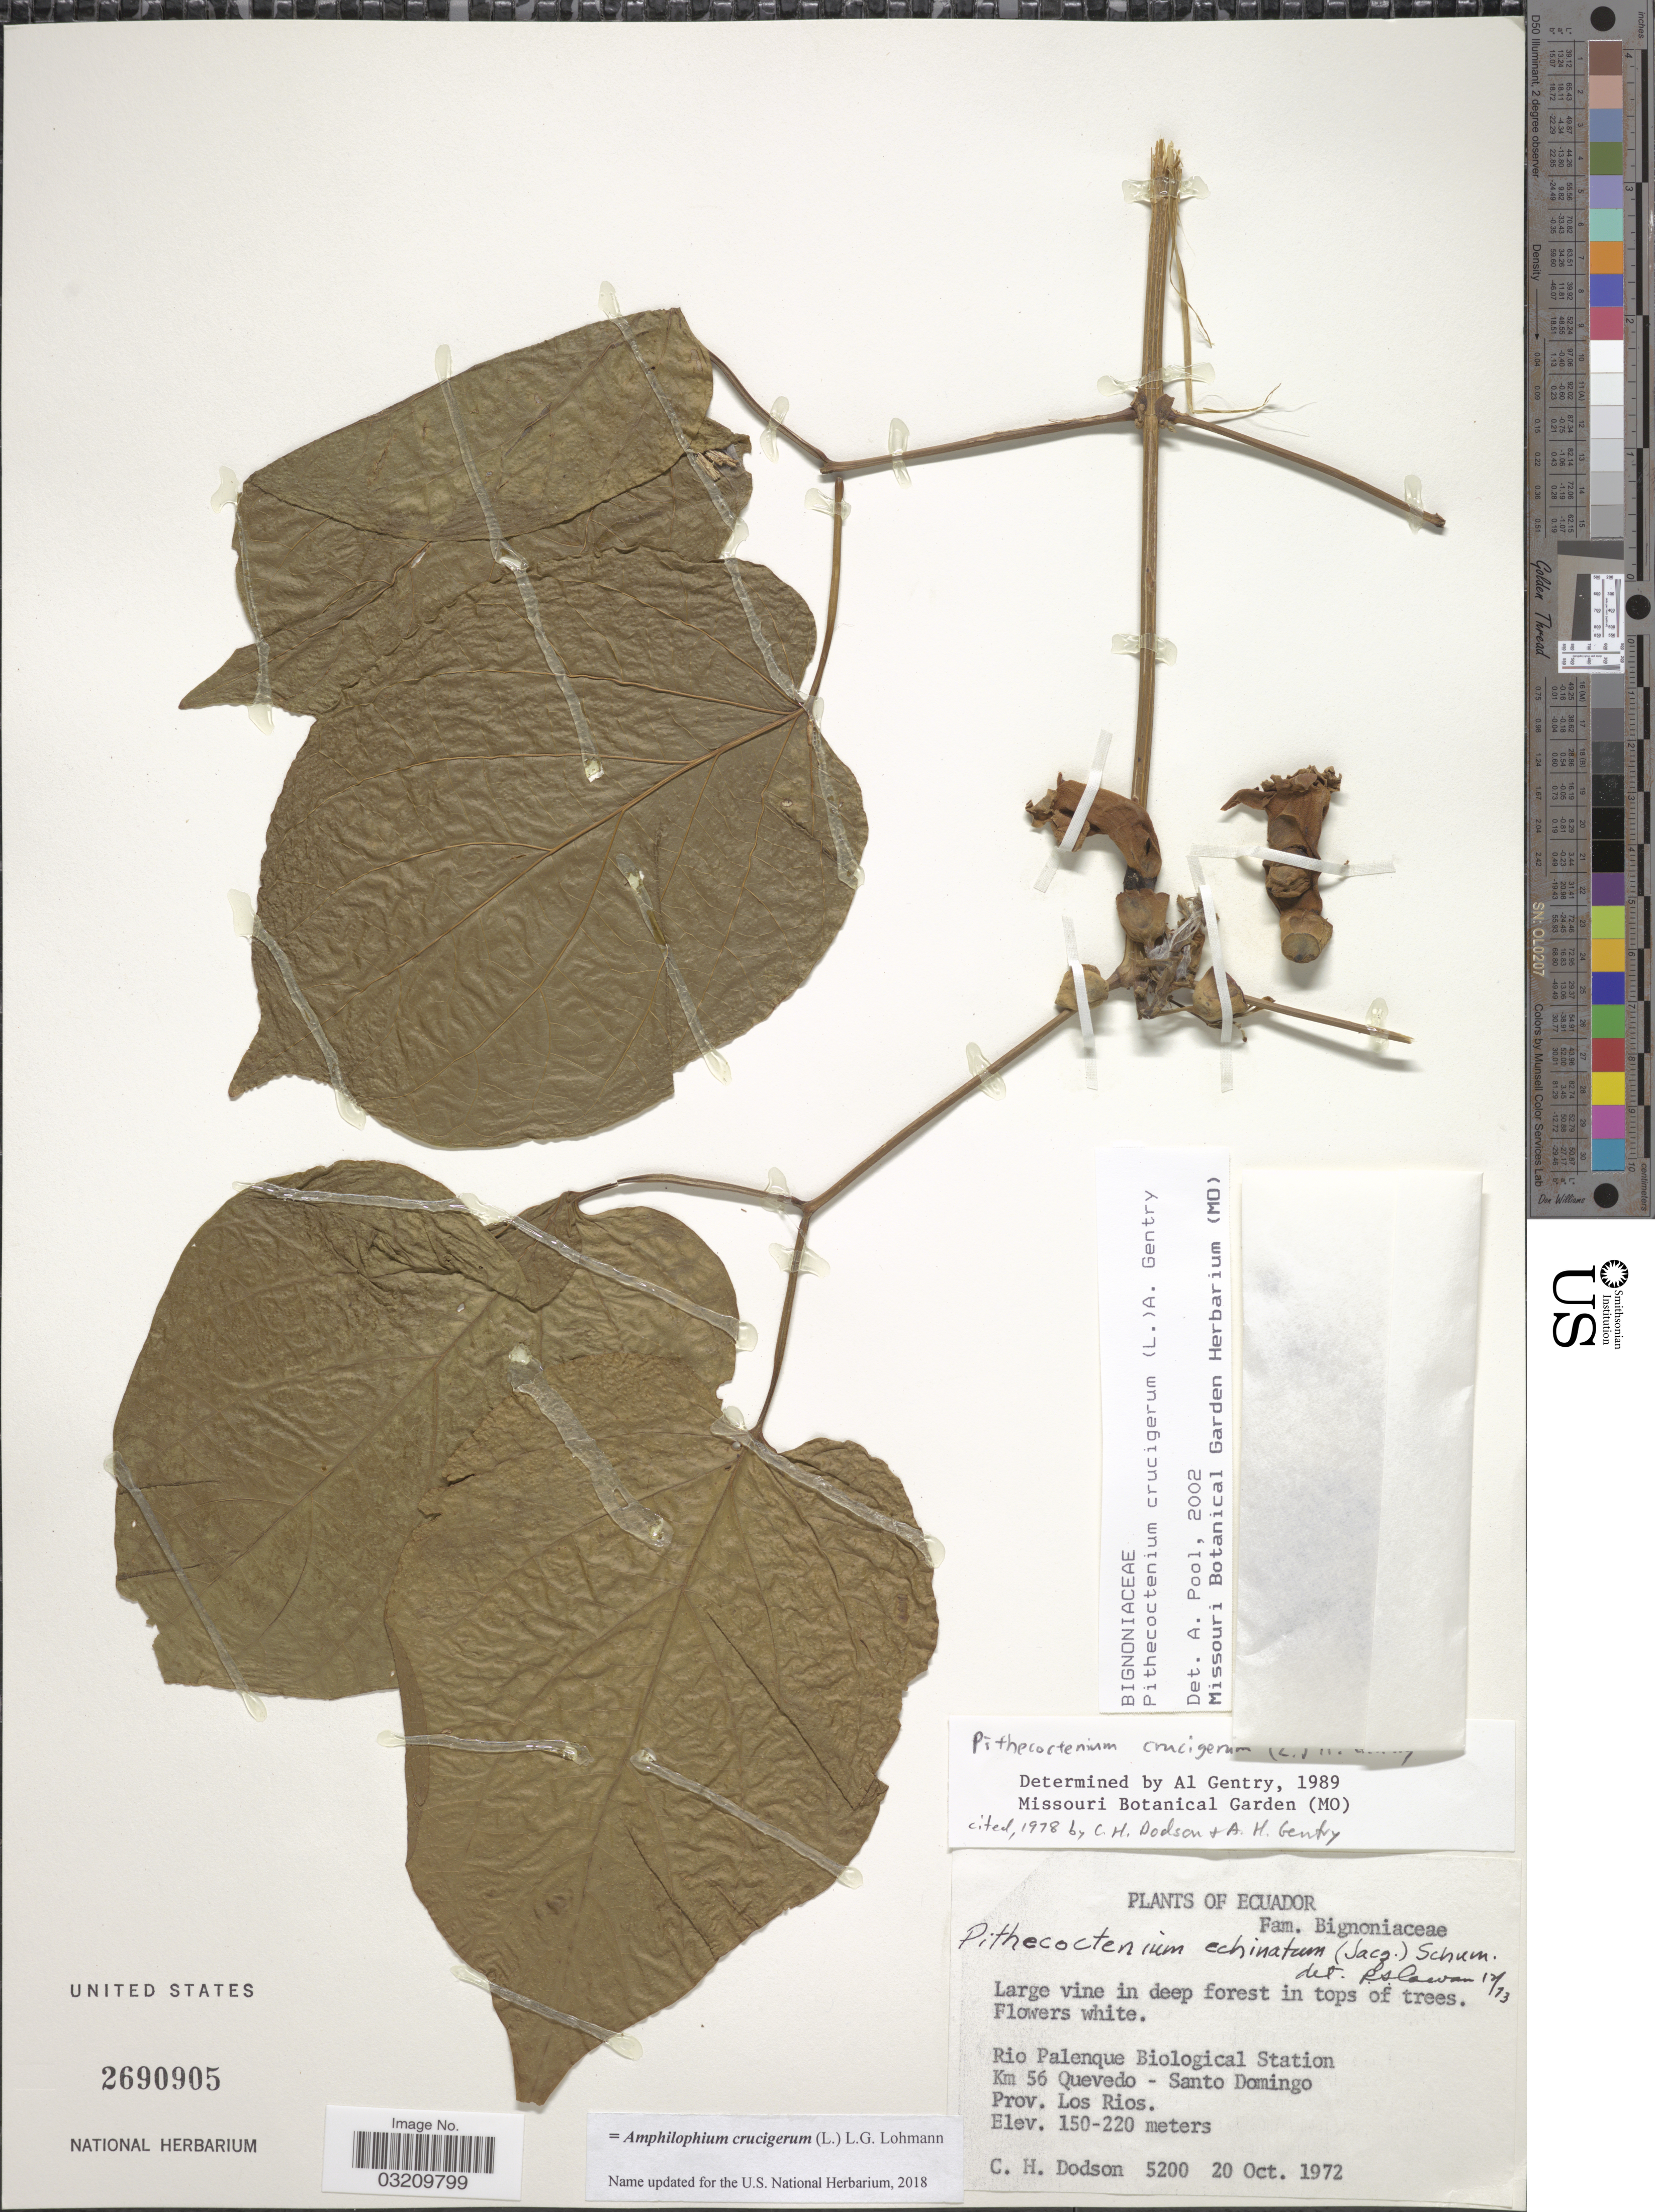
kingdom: Plantae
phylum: Tracheophyta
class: Magnoliopsida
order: Lamiales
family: Bignoniaceae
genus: Amphilophium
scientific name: Amphilophium crucigerum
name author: (L.) L.G. Lohmann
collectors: C. H. Dodson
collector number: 5200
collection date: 1972-10-20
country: Ecuador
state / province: Los Ríos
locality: Rio Palenque Biological Station. Km 56 Quevedo - Santo Domingo.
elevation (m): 150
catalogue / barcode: US 2690905